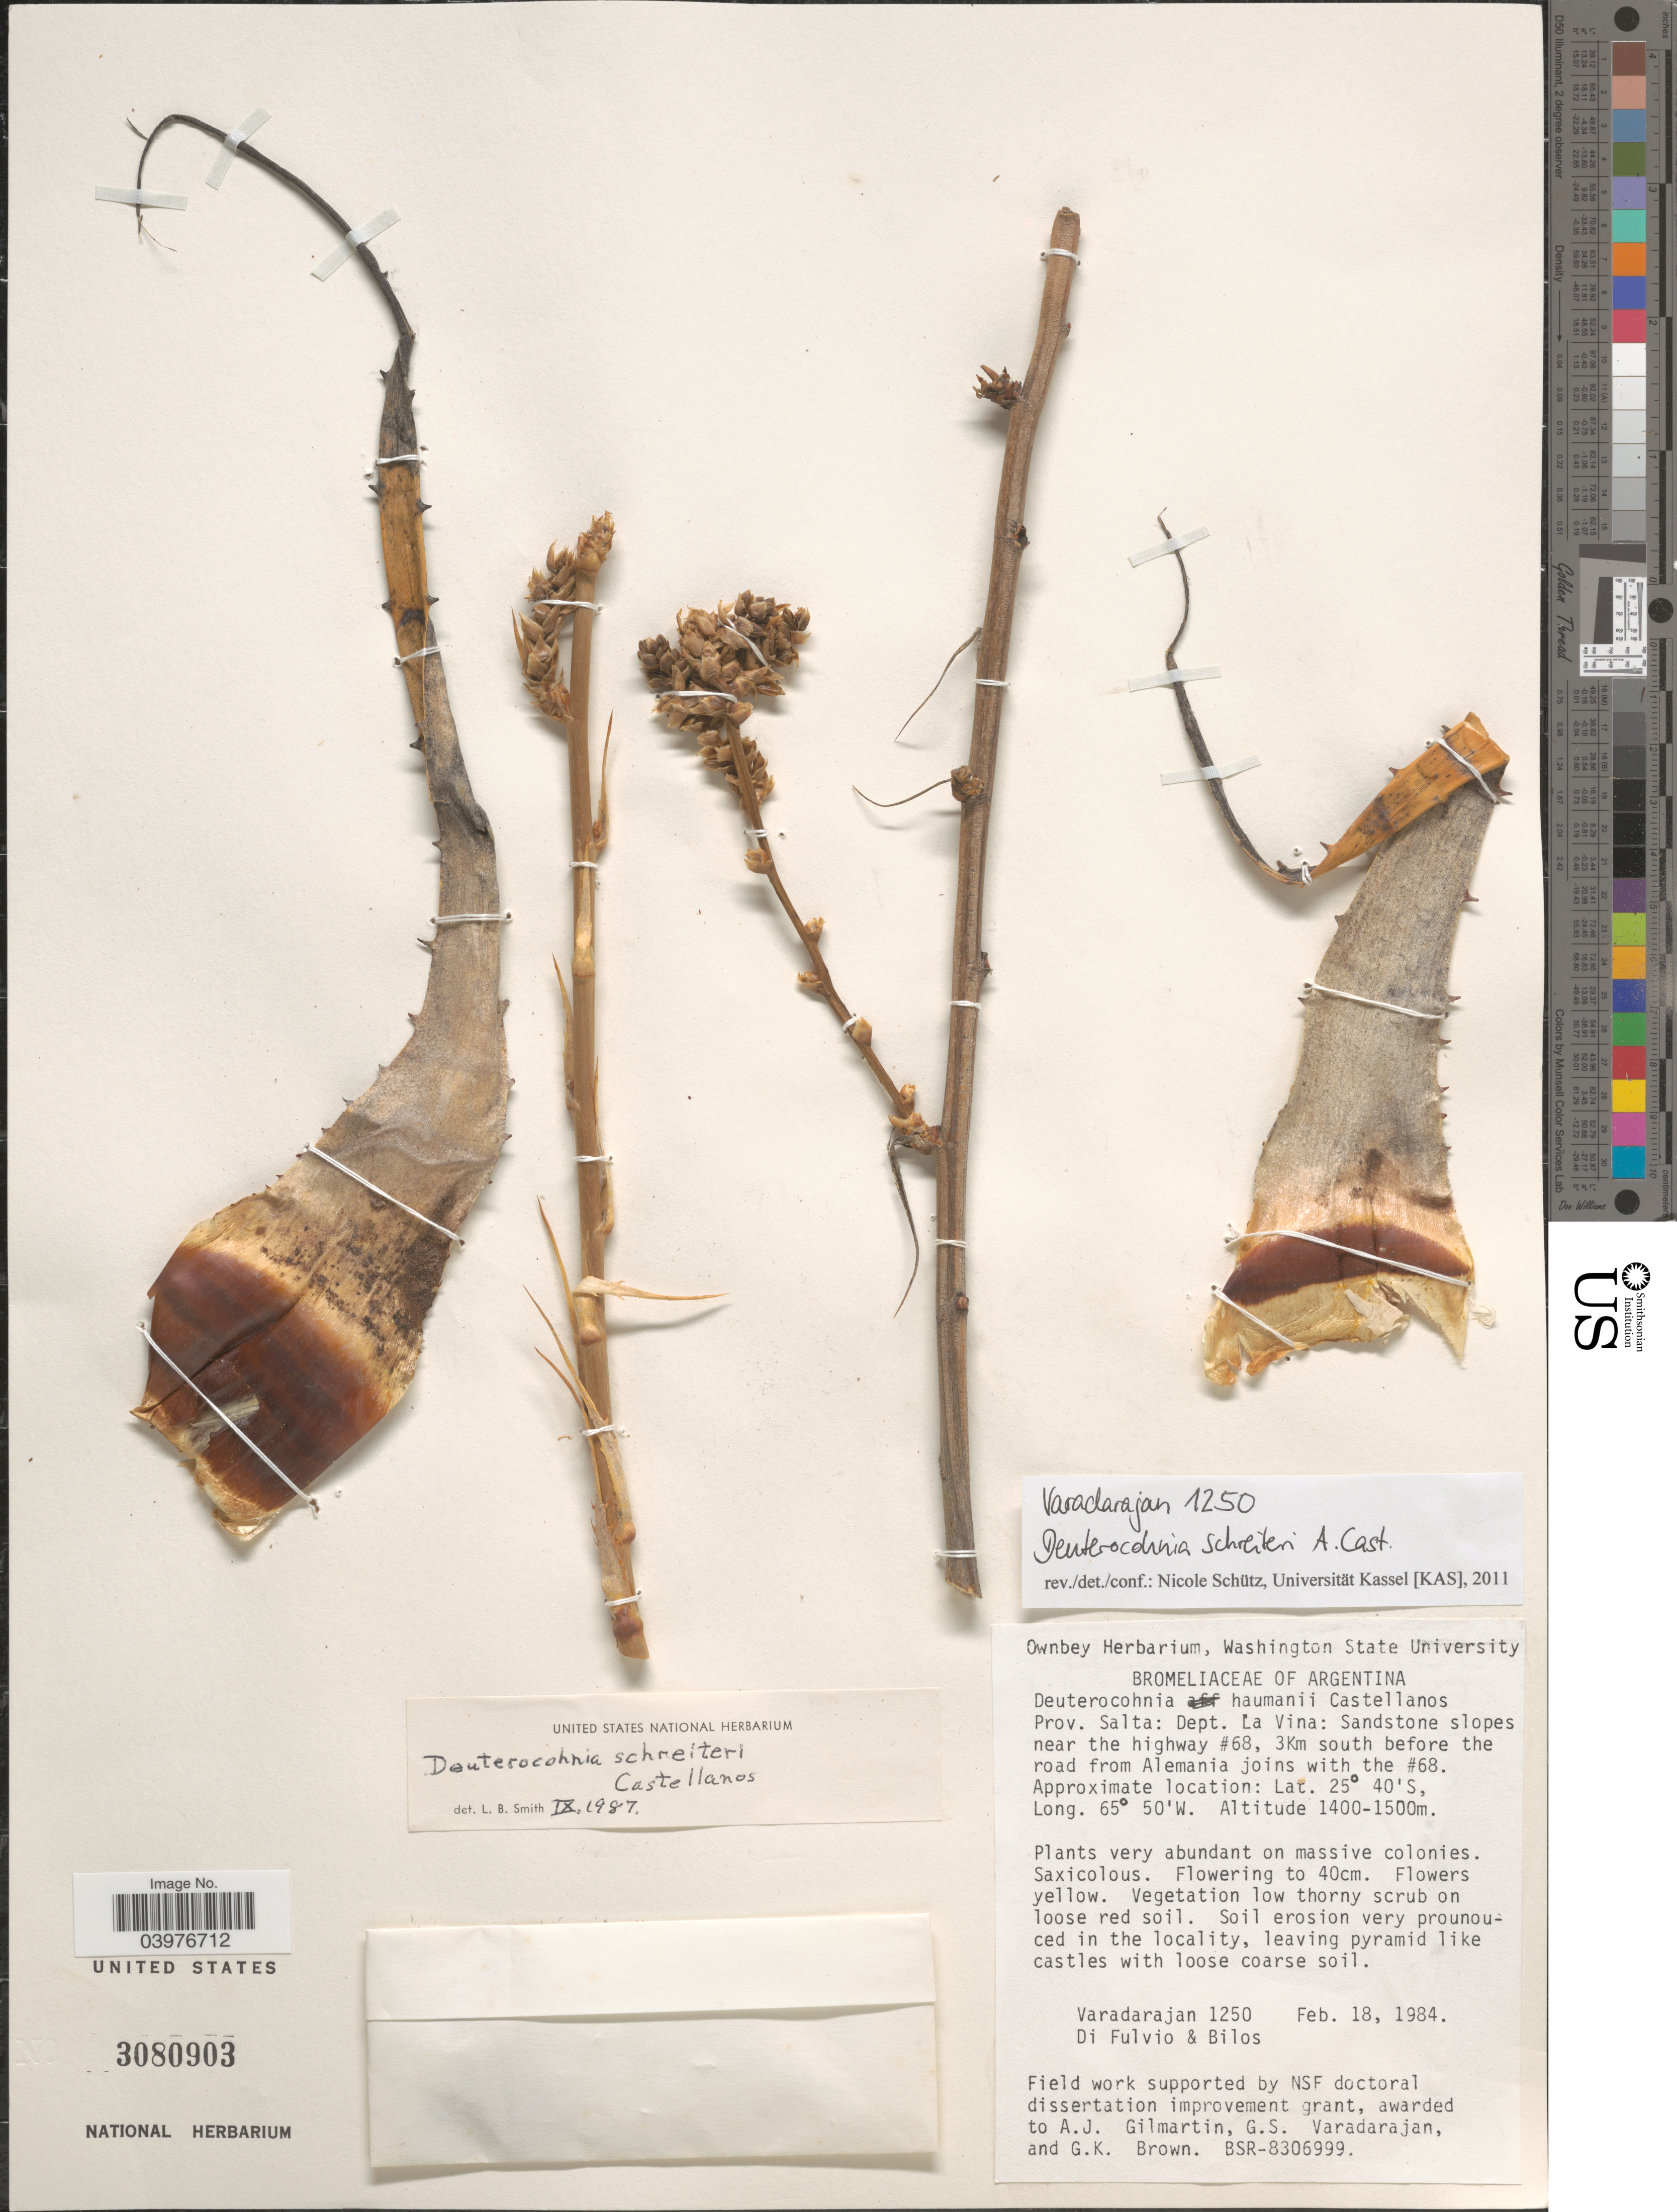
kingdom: Plantae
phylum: Tracheophyta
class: Liliopsida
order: Poales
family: Bromeliaceae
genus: Deuterocohnia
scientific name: Deuterocohnia schreiteri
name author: A. Cast.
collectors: G. S. Varadarajan, -. Di Fulvio & -. Bilos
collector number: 1250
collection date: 1984-02-18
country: Argentina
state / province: Salta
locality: Dept. La Vina: Sandstone slopes near the highway #68, 3Km south before the road from Alemania joins with the #68.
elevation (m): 1400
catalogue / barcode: US 3080903